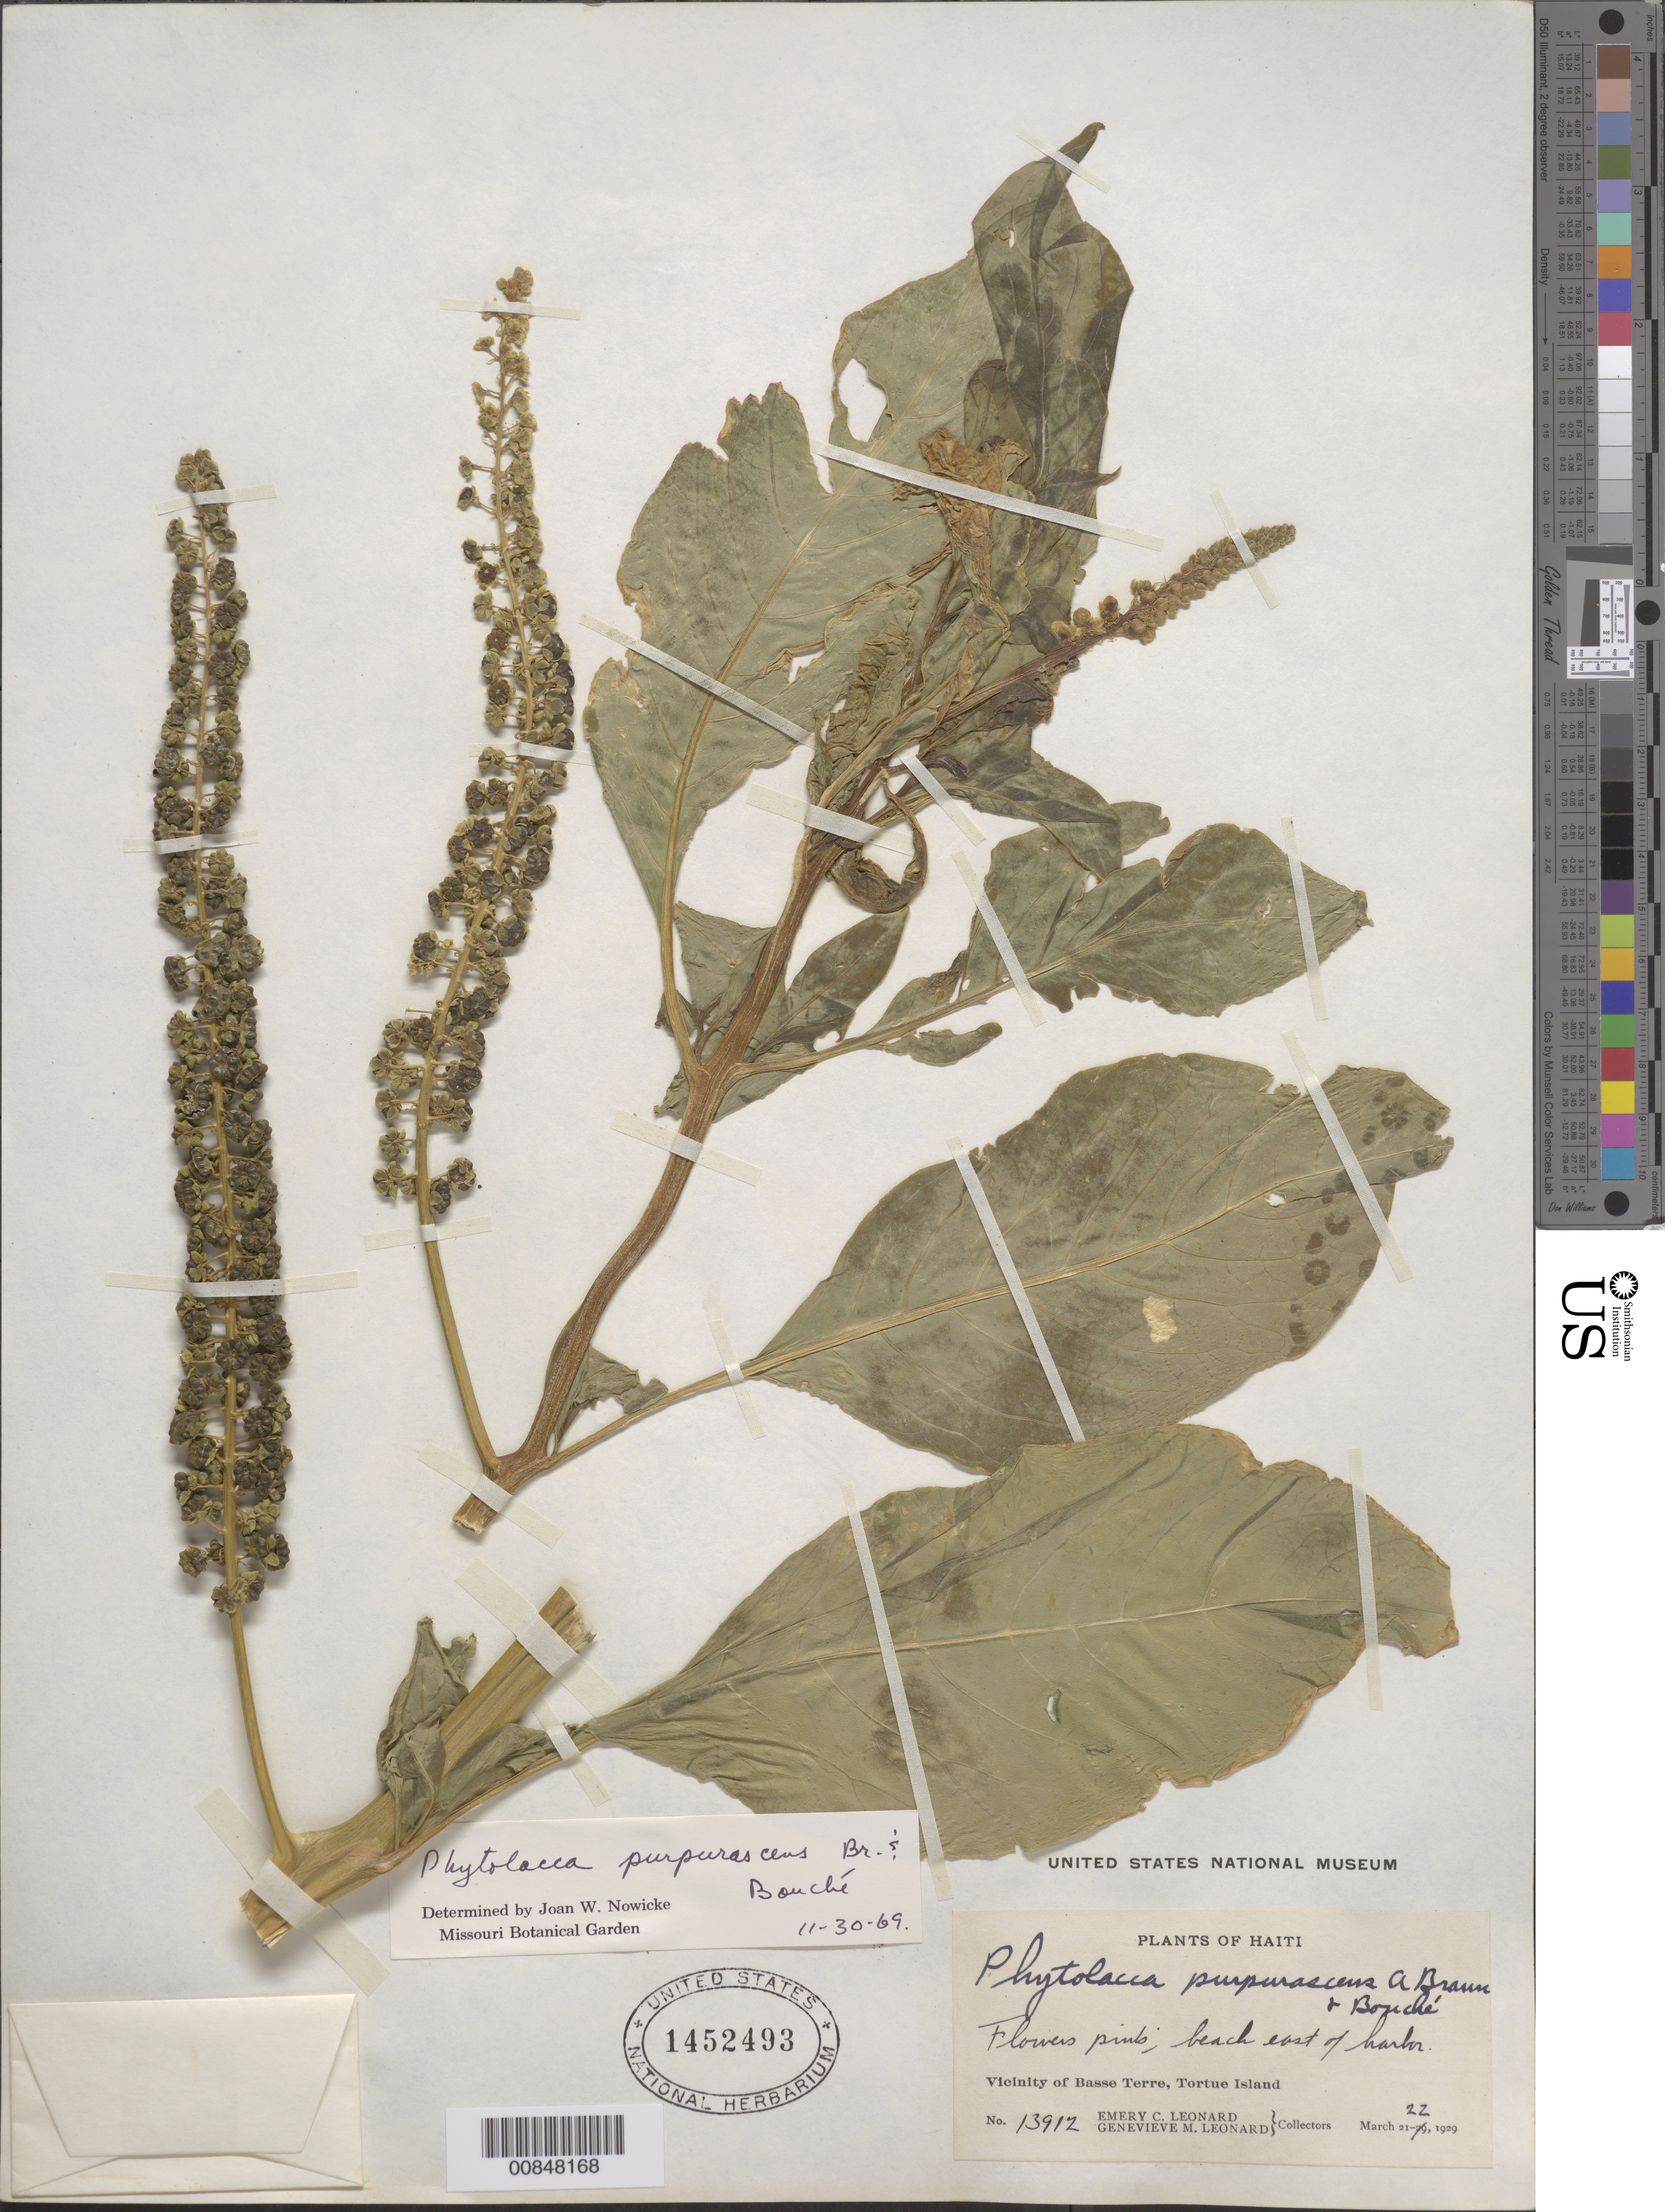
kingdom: Plantae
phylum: Tracheophyta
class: Magnoliopsida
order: Caryophyllales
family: Phytolaccaceae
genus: Phytolacca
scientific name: Phytolacca icosandra var. icosandra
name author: L.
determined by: Nowicke, J. W., (US), NMNH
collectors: E. C. Leonard & G. M. Leonard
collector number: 13912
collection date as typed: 22 Mar 1929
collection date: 1929-03-22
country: Haiti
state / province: Nord-Óuest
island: Île de la Tortue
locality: Vicinity of Basse Terre, Tortue Island. Beach east of harbor.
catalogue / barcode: US 1452493